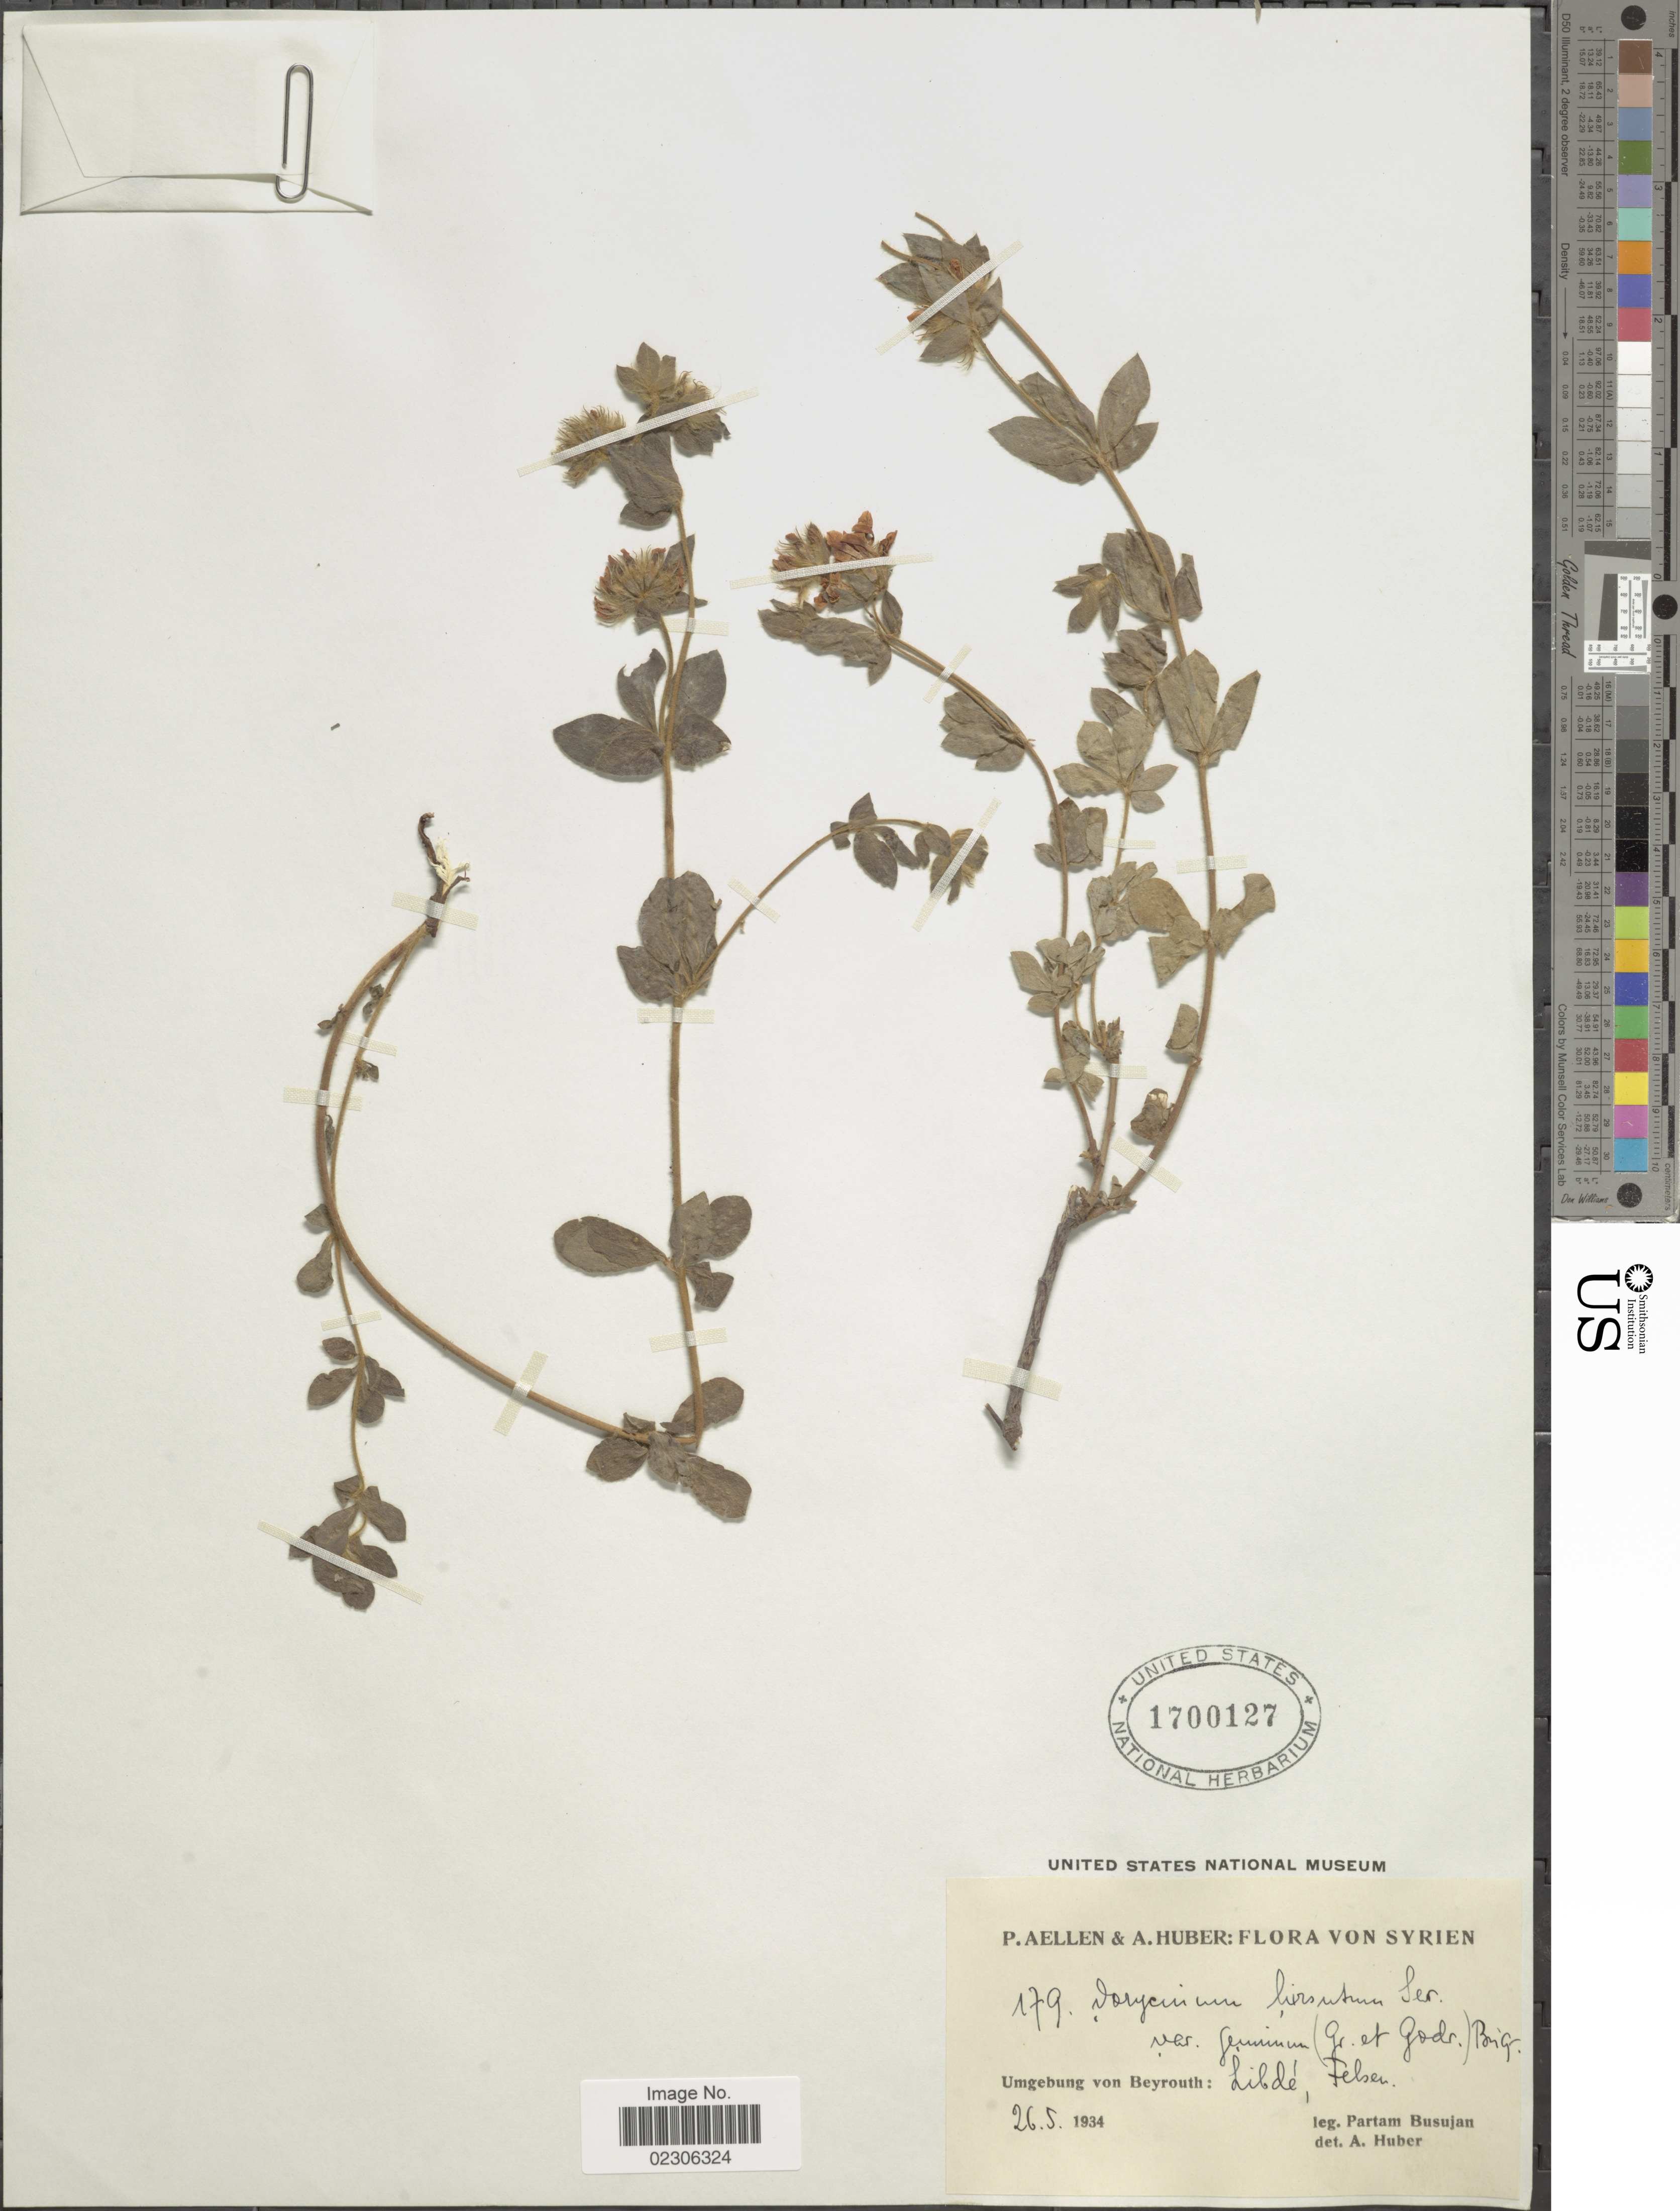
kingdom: Plantae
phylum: Tracheophyta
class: Magnoliopsida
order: Fabales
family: Fabaceae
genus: Dorycnium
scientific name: Dorycnium hirsutum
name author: (L.) Ser.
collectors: P. Busujan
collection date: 1934-05-26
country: Syria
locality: Von Syrien, Umgebung von Beyrouth: lidbe, Felsen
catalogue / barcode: US 1700127